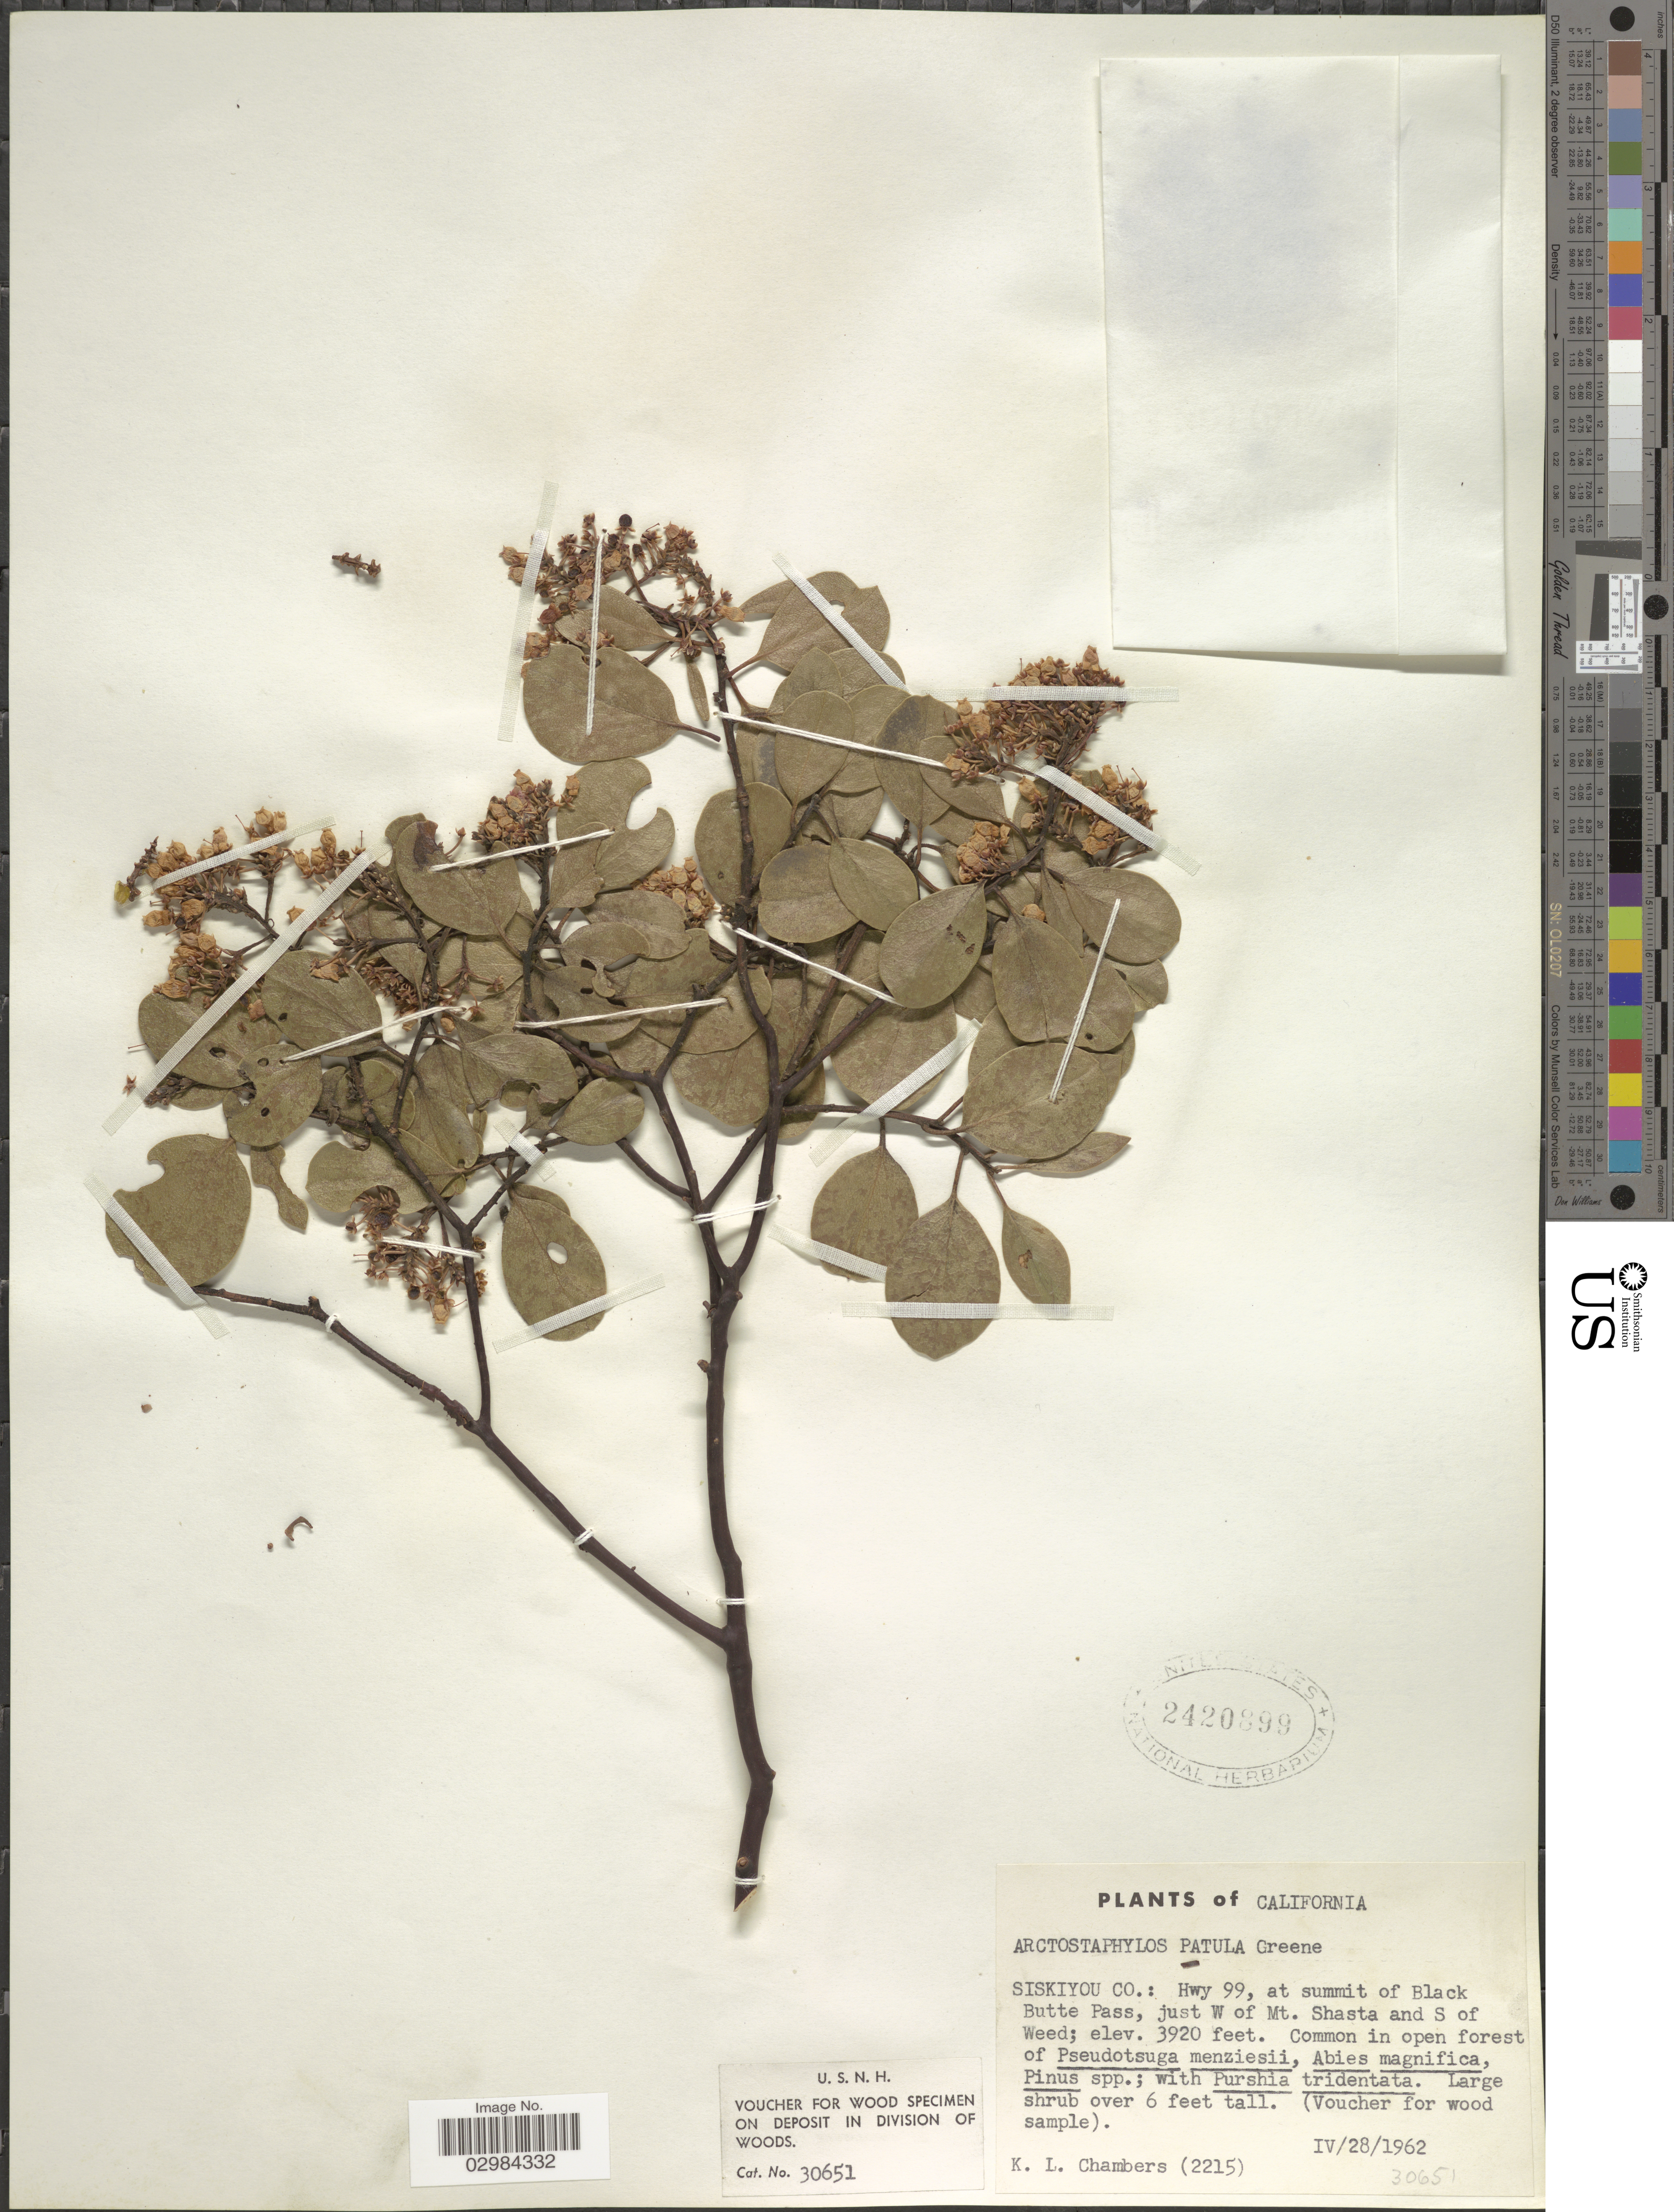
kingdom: Plantae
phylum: Tracheophyta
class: Magnoliopsida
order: Ericales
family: Ericaceae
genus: Arctostaphylos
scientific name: Arctostaphylos patula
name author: Greene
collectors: K. Chambers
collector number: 2215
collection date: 1962-04-28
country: United States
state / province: California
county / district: Siskiyou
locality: Siskiyou Co.: Hwy 99, at summit of Black Butte Passm just W of Mt. Shasta and S of Weed.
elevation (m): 1195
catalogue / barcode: US 2420899